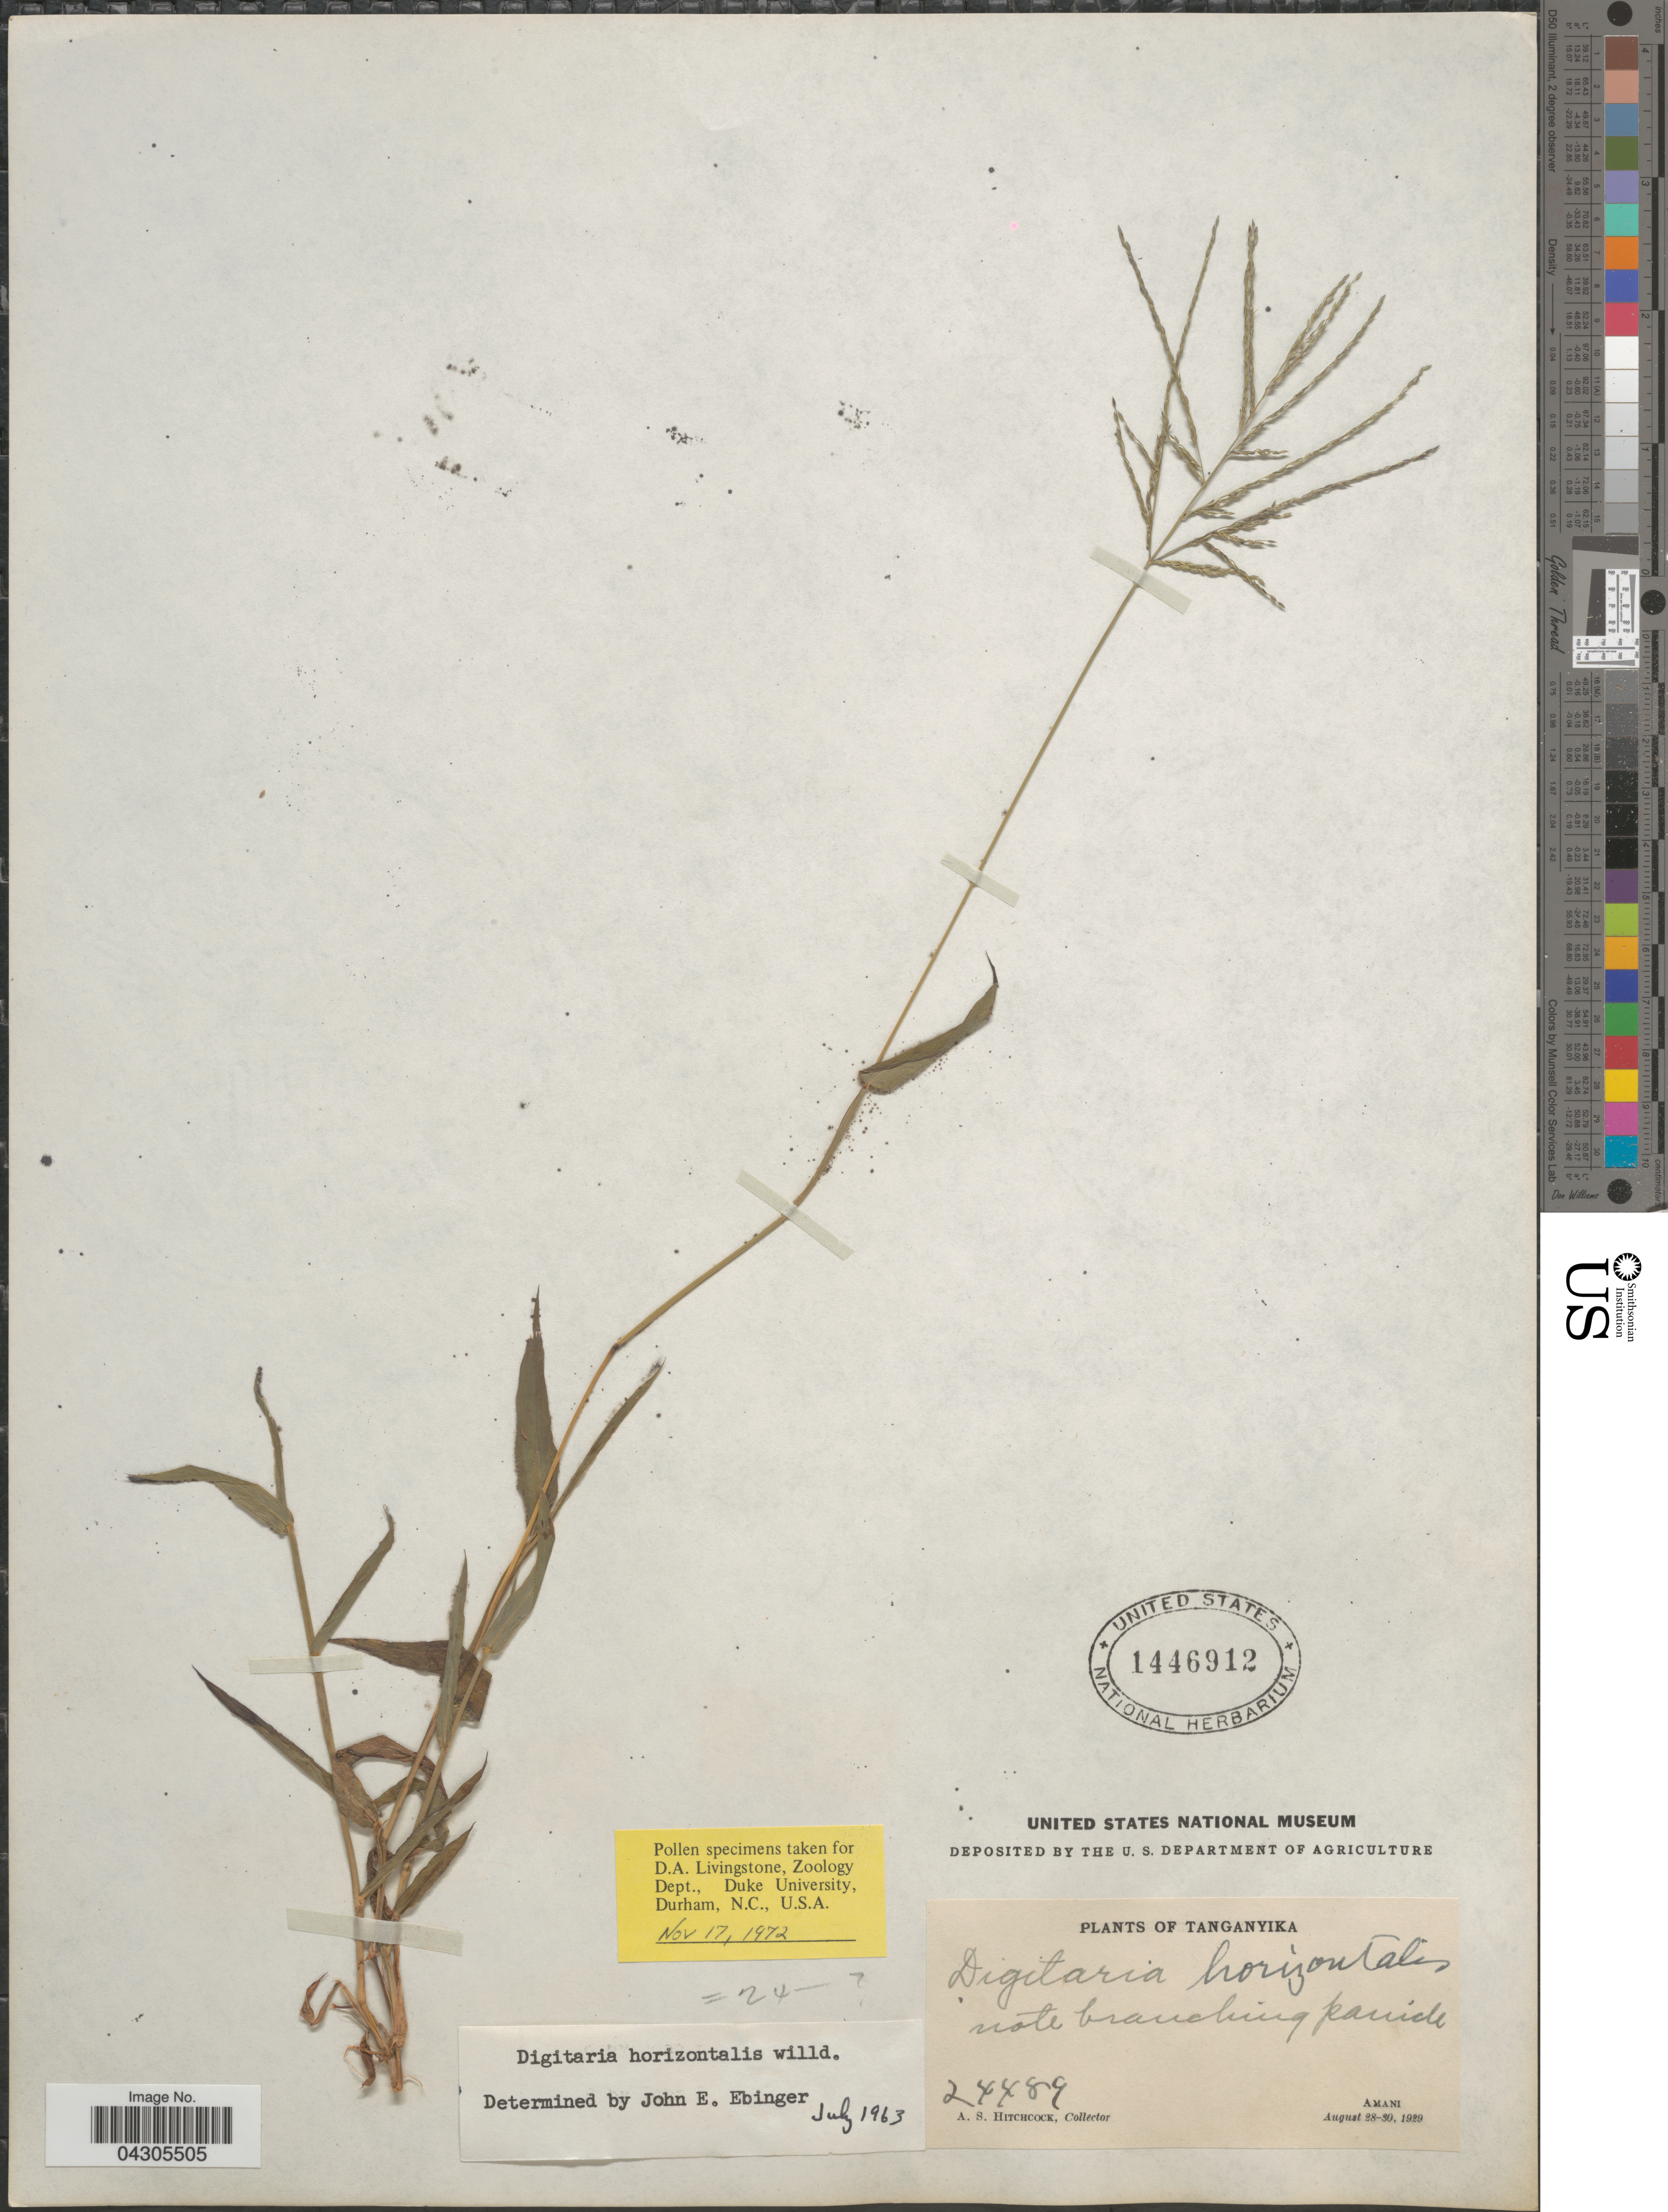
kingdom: Plantae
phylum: Tracheophyta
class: Liliopsida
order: Poales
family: Poaceae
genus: Digitaria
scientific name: Digitaria horizontalis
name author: Willd.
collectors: A. S. Hitchcock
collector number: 24489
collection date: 1929-08-28/1929-08-30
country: Tanzania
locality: Tanganyika. Amani.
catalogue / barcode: US 1446912